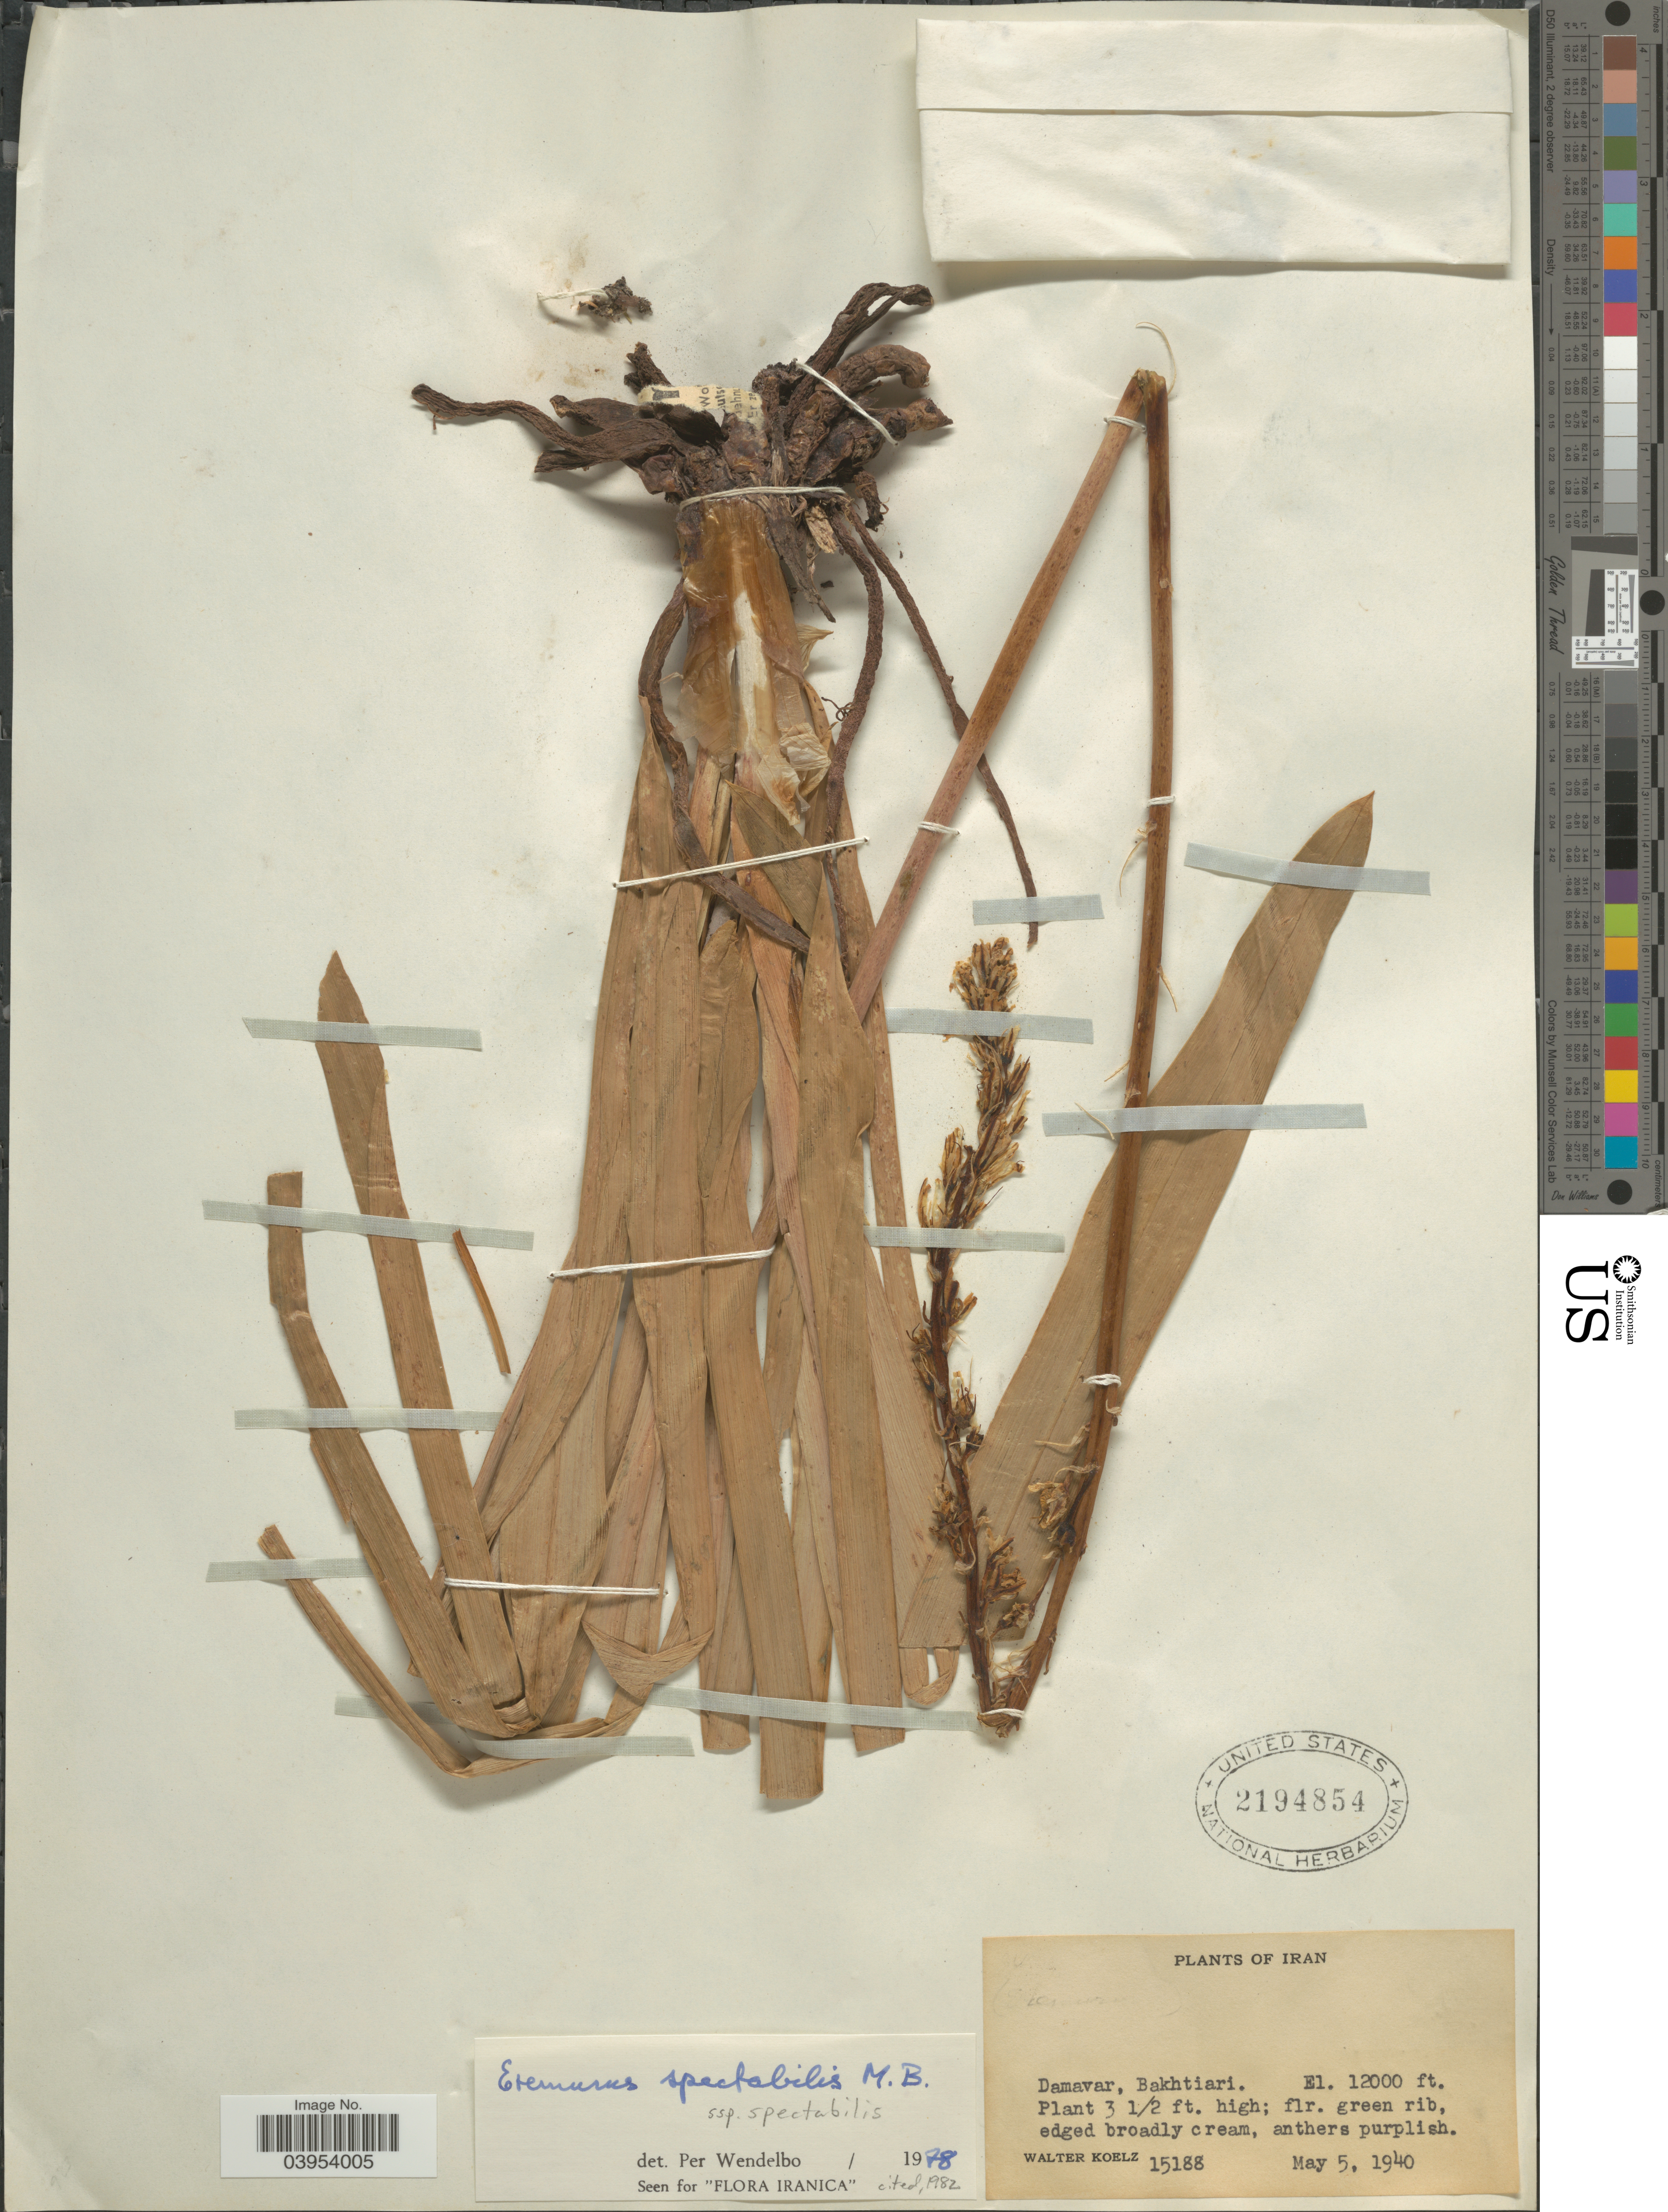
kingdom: Plantae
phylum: Tracheophyta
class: Liliopsida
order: Asparagales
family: Asphodelaceae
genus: Eremurus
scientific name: Eremurus spectabilis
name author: M. Bieb.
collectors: W. N. Koelz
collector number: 15188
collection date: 1940-05-05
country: Iran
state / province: Chahar Mahaal and Bakhtiari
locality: Damavar, Bakhtiara.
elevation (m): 3658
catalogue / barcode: US 2194854